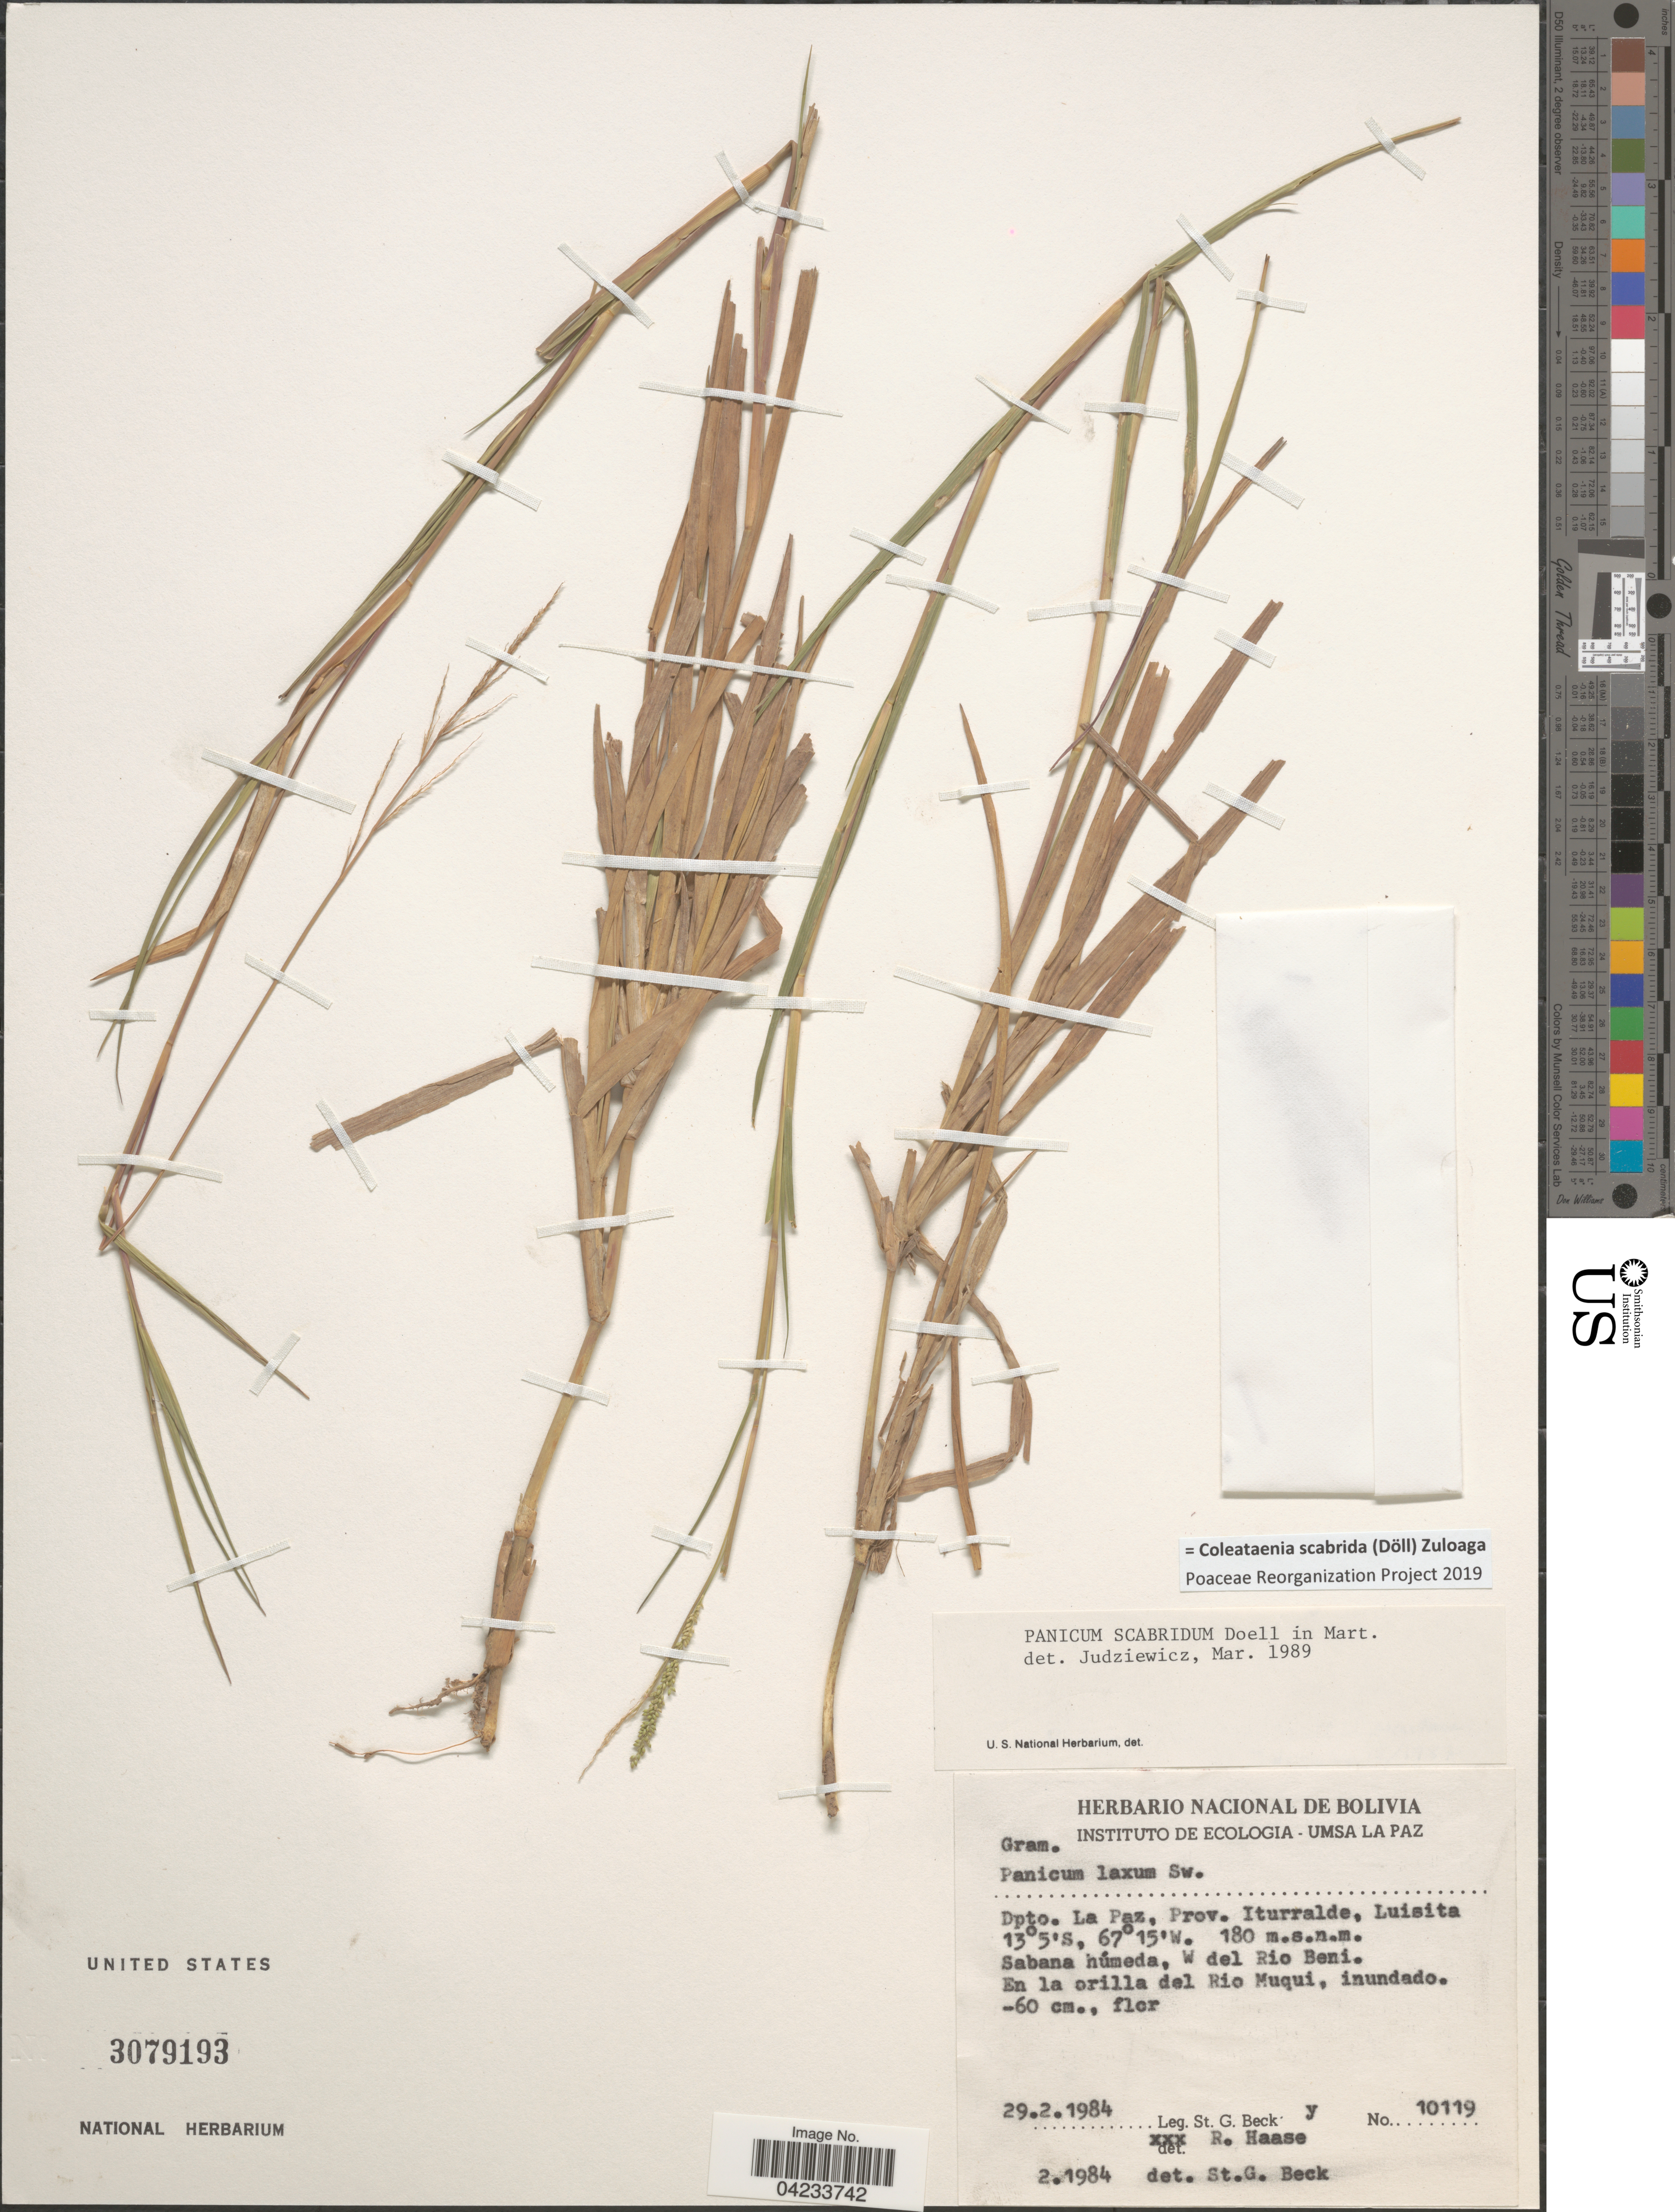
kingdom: Plantae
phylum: Tracheophyta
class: Liliopsida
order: Poales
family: Poaceae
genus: Coleataenia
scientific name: Coleataenia scabrida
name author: (Döll) Zuloaga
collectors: S. G. Beck & R. Haase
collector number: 10119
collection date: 1984-02-29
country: Bolivia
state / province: La Paz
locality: Dpto. La Paz, Prov. Iturralde, Luisita. Sabana húmeda, W del Rio Beni. En la orilla del Rio Muqui.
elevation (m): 180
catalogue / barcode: US 3079193